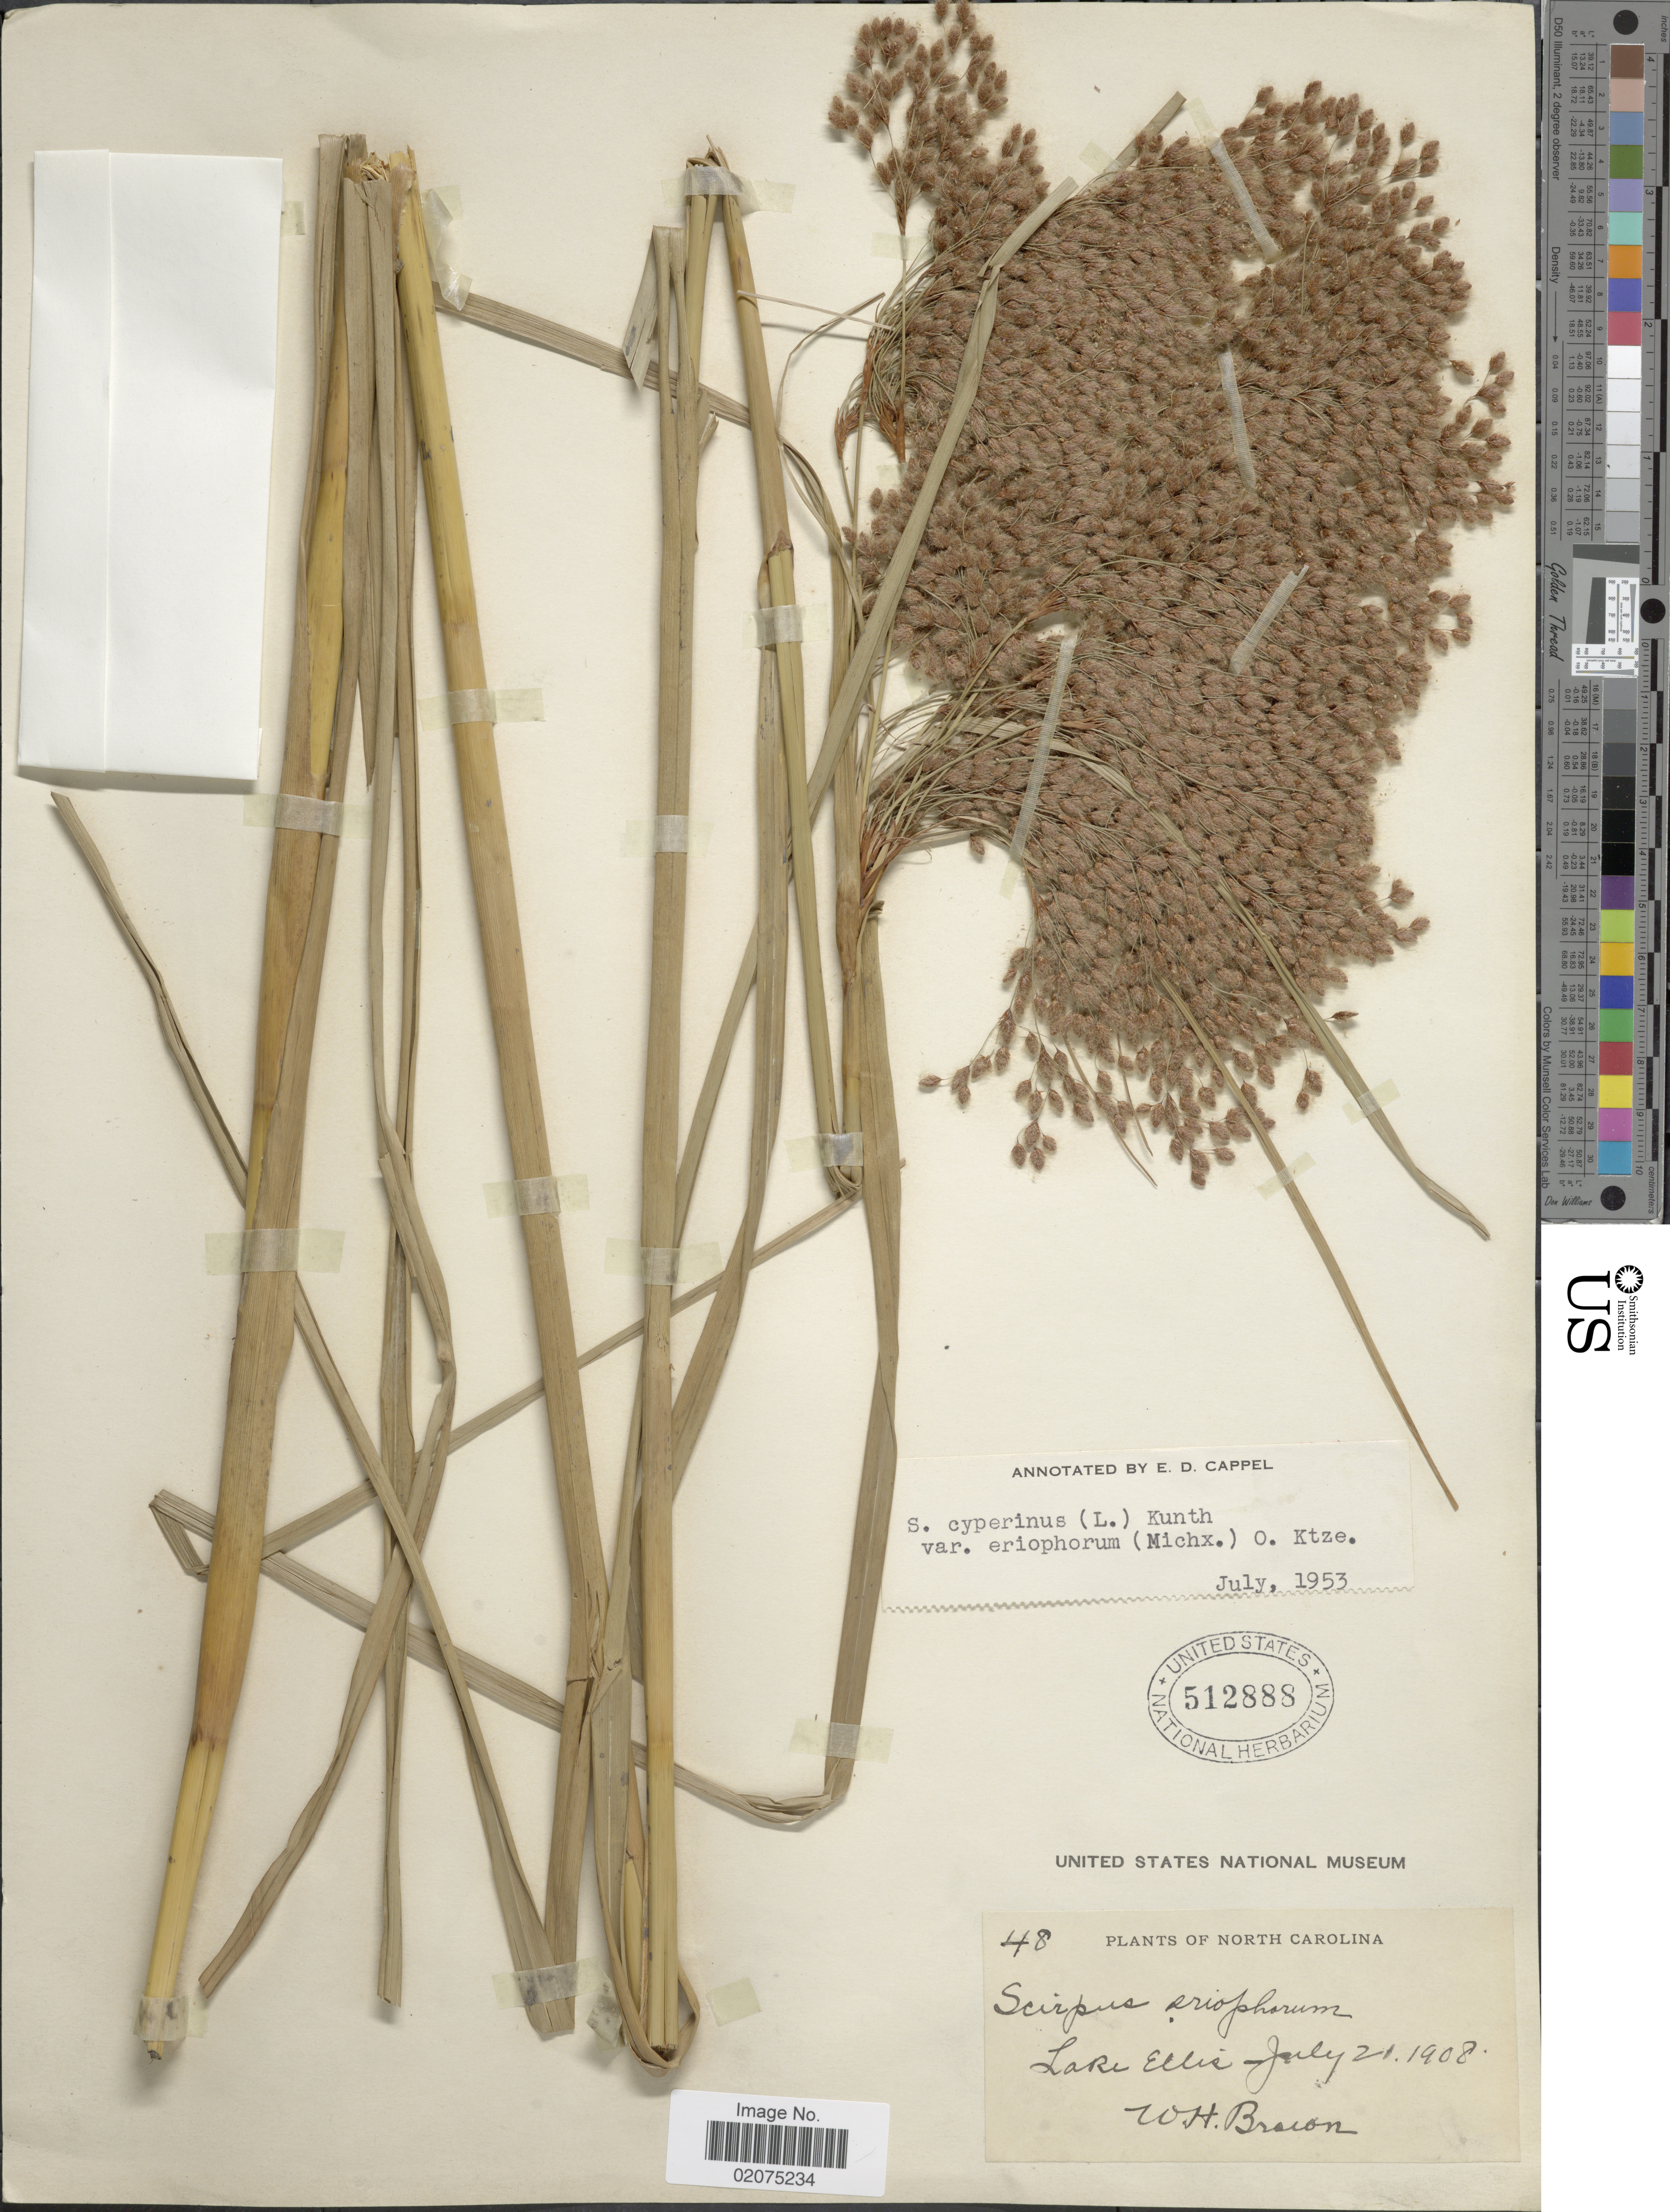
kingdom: Plantae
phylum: Tracheophyta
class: Liliopsida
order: Poales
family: Cyperaceae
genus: Scirpus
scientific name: Scirpus cyperinus var. eriophorum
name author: (Michx.) Kuntze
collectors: W. H. Brown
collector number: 48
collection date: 1908-07-21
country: United States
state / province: North Carolina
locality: Lake Ellis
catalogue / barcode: US 512888